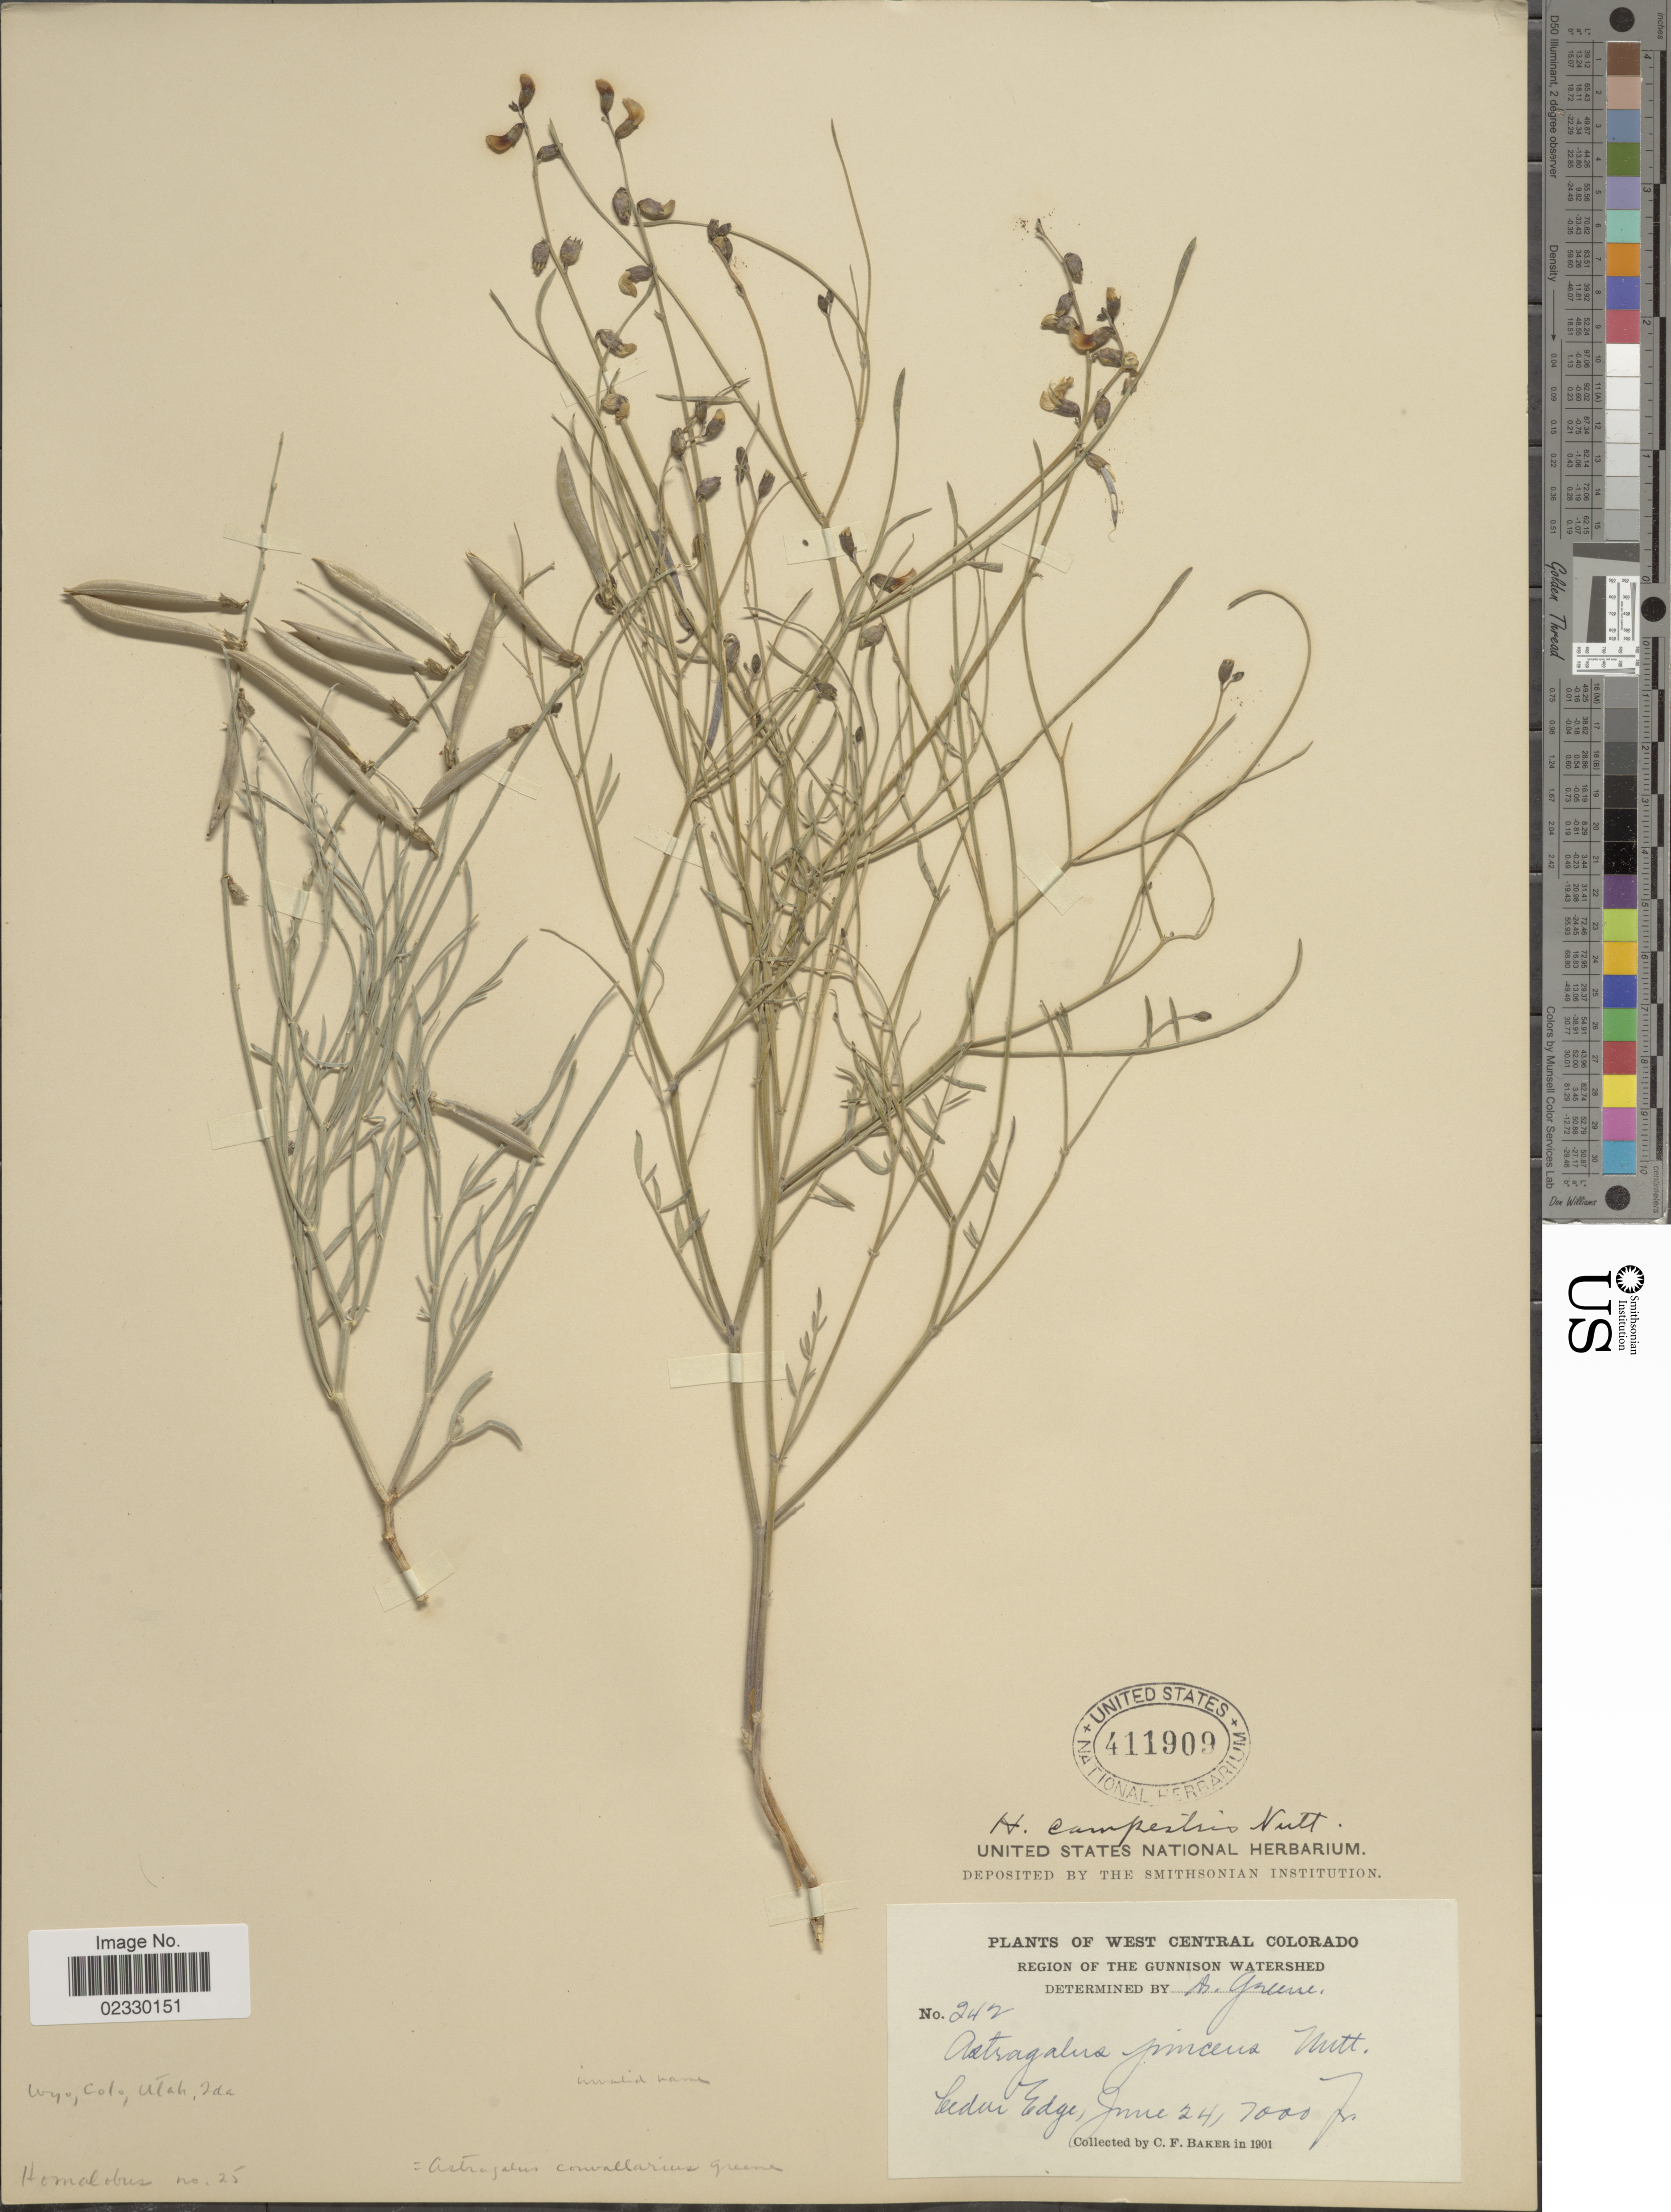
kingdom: Plantae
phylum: Tracheophyta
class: Magnoliopsida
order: Fabales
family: Fabaceae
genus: Astragalus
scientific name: Astragalus convallarius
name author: Greene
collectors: C. F. Baker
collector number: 242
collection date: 1901-06-24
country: United States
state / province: Colorado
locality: West Central Colorado, Region of the Gunnison Watershed, Cedar Edge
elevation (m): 2134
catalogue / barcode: US 411909